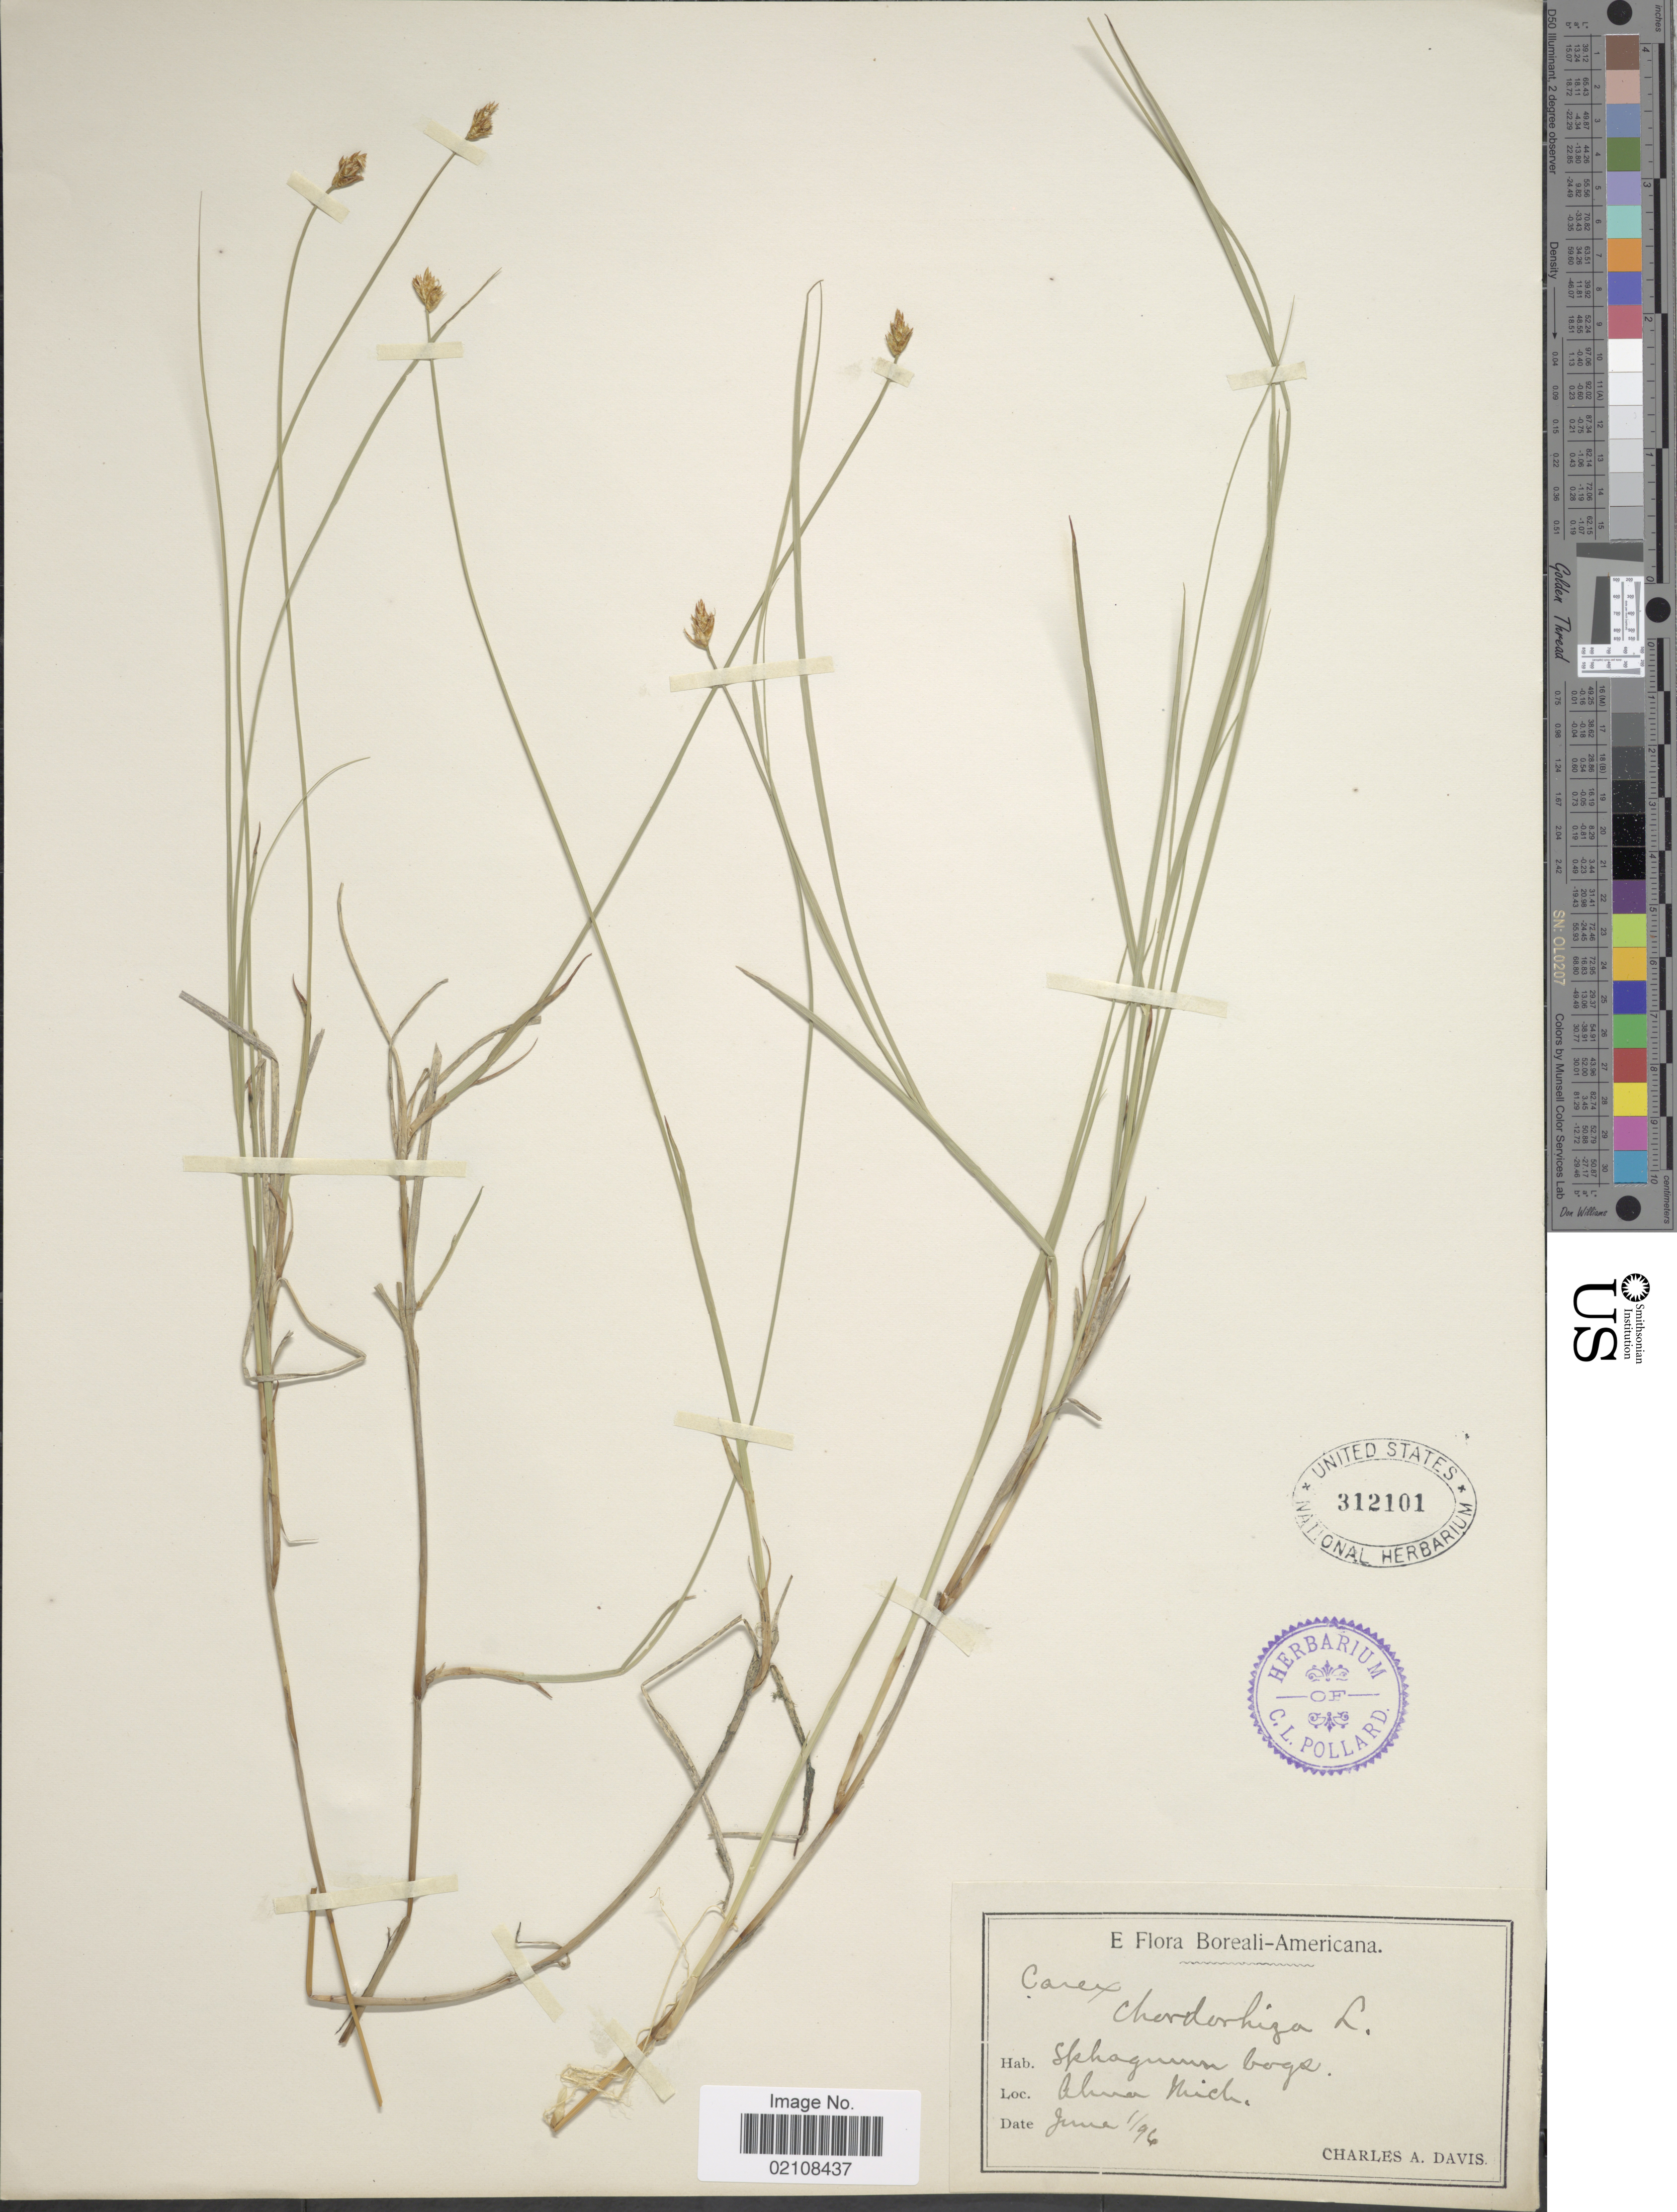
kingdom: Plantae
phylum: Tracheophyta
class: Liliopsida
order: Poales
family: Cyperaceae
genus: Carex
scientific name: Carex chordorrhiza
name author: L. f.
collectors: C. Davis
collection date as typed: Transcribed d/m/y: 1/6/96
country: United States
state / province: Michigan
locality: Ahua Mich.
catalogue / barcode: US 312101